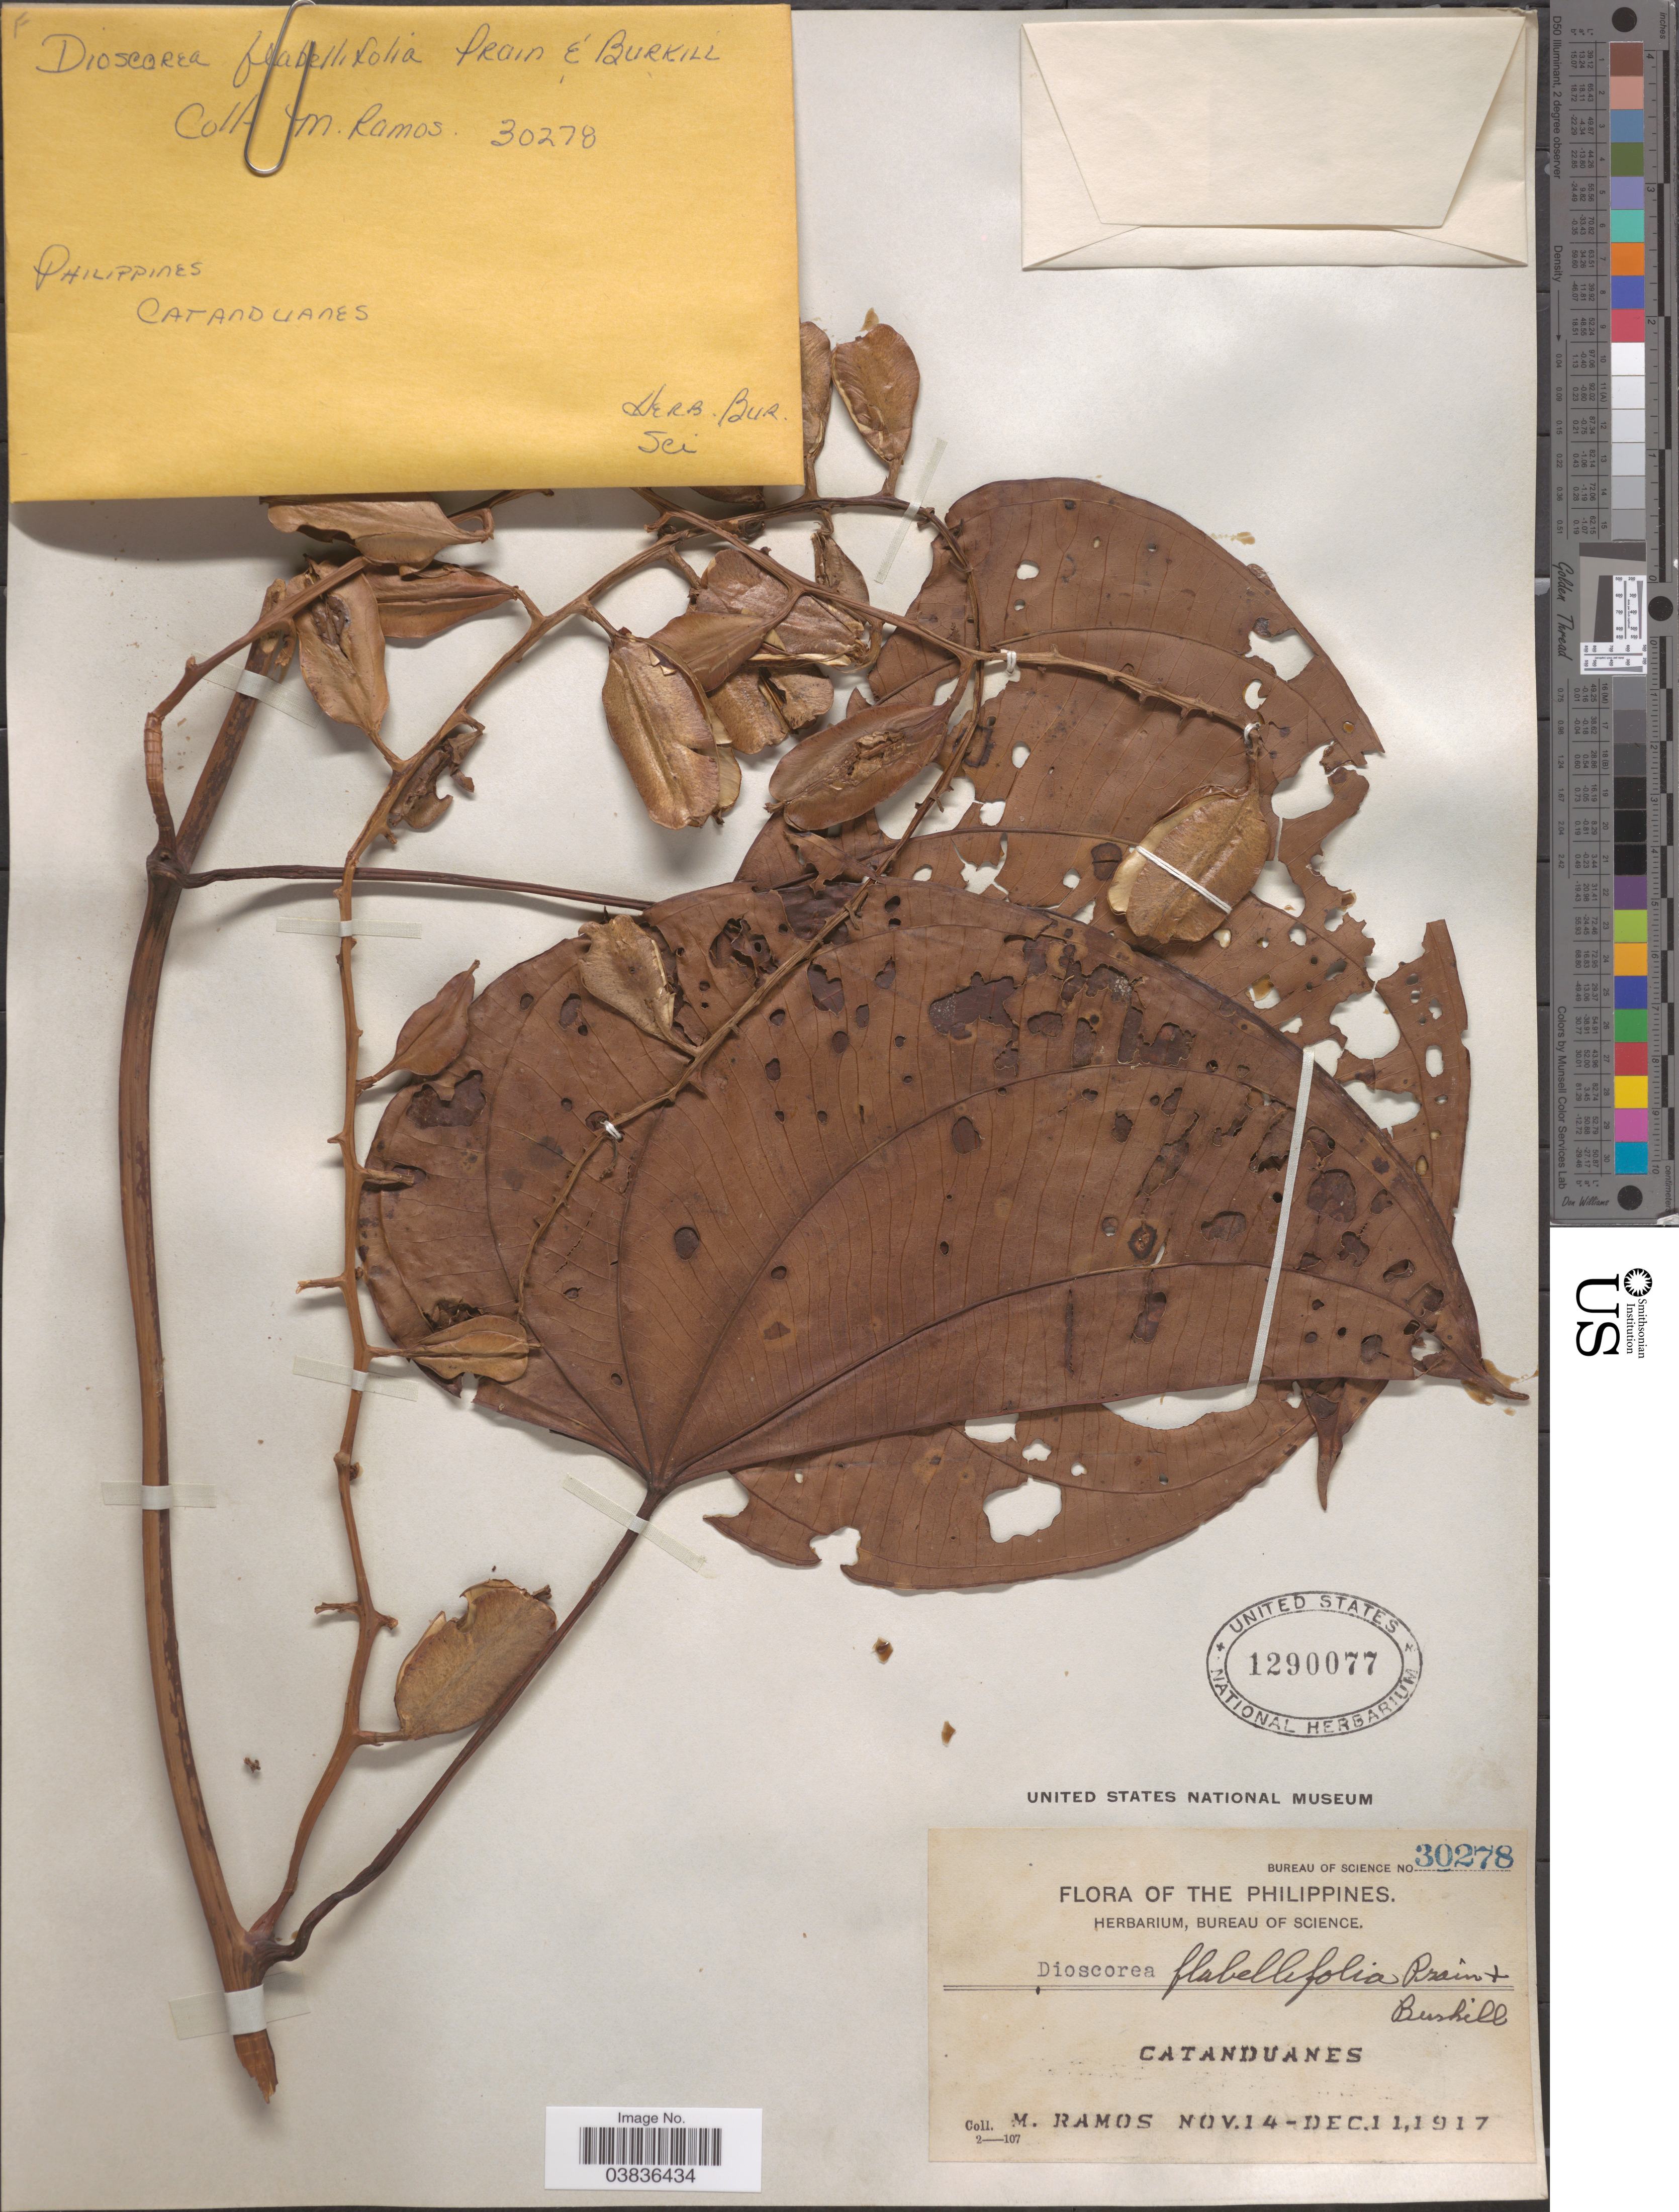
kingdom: Plantae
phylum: Tracheophyta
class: Liliopsida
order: Dioscoreales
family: Dioscoreaceae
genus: Dioscorea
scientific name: Dioscorea flabellifolia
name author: Prain & Burkill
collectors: M. Ramos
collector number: Bureau of Science 30278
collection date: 1917-11-14/1917-12-11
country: Philippines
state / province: Bicol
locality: Catanduanes.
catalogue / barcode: US 1290077